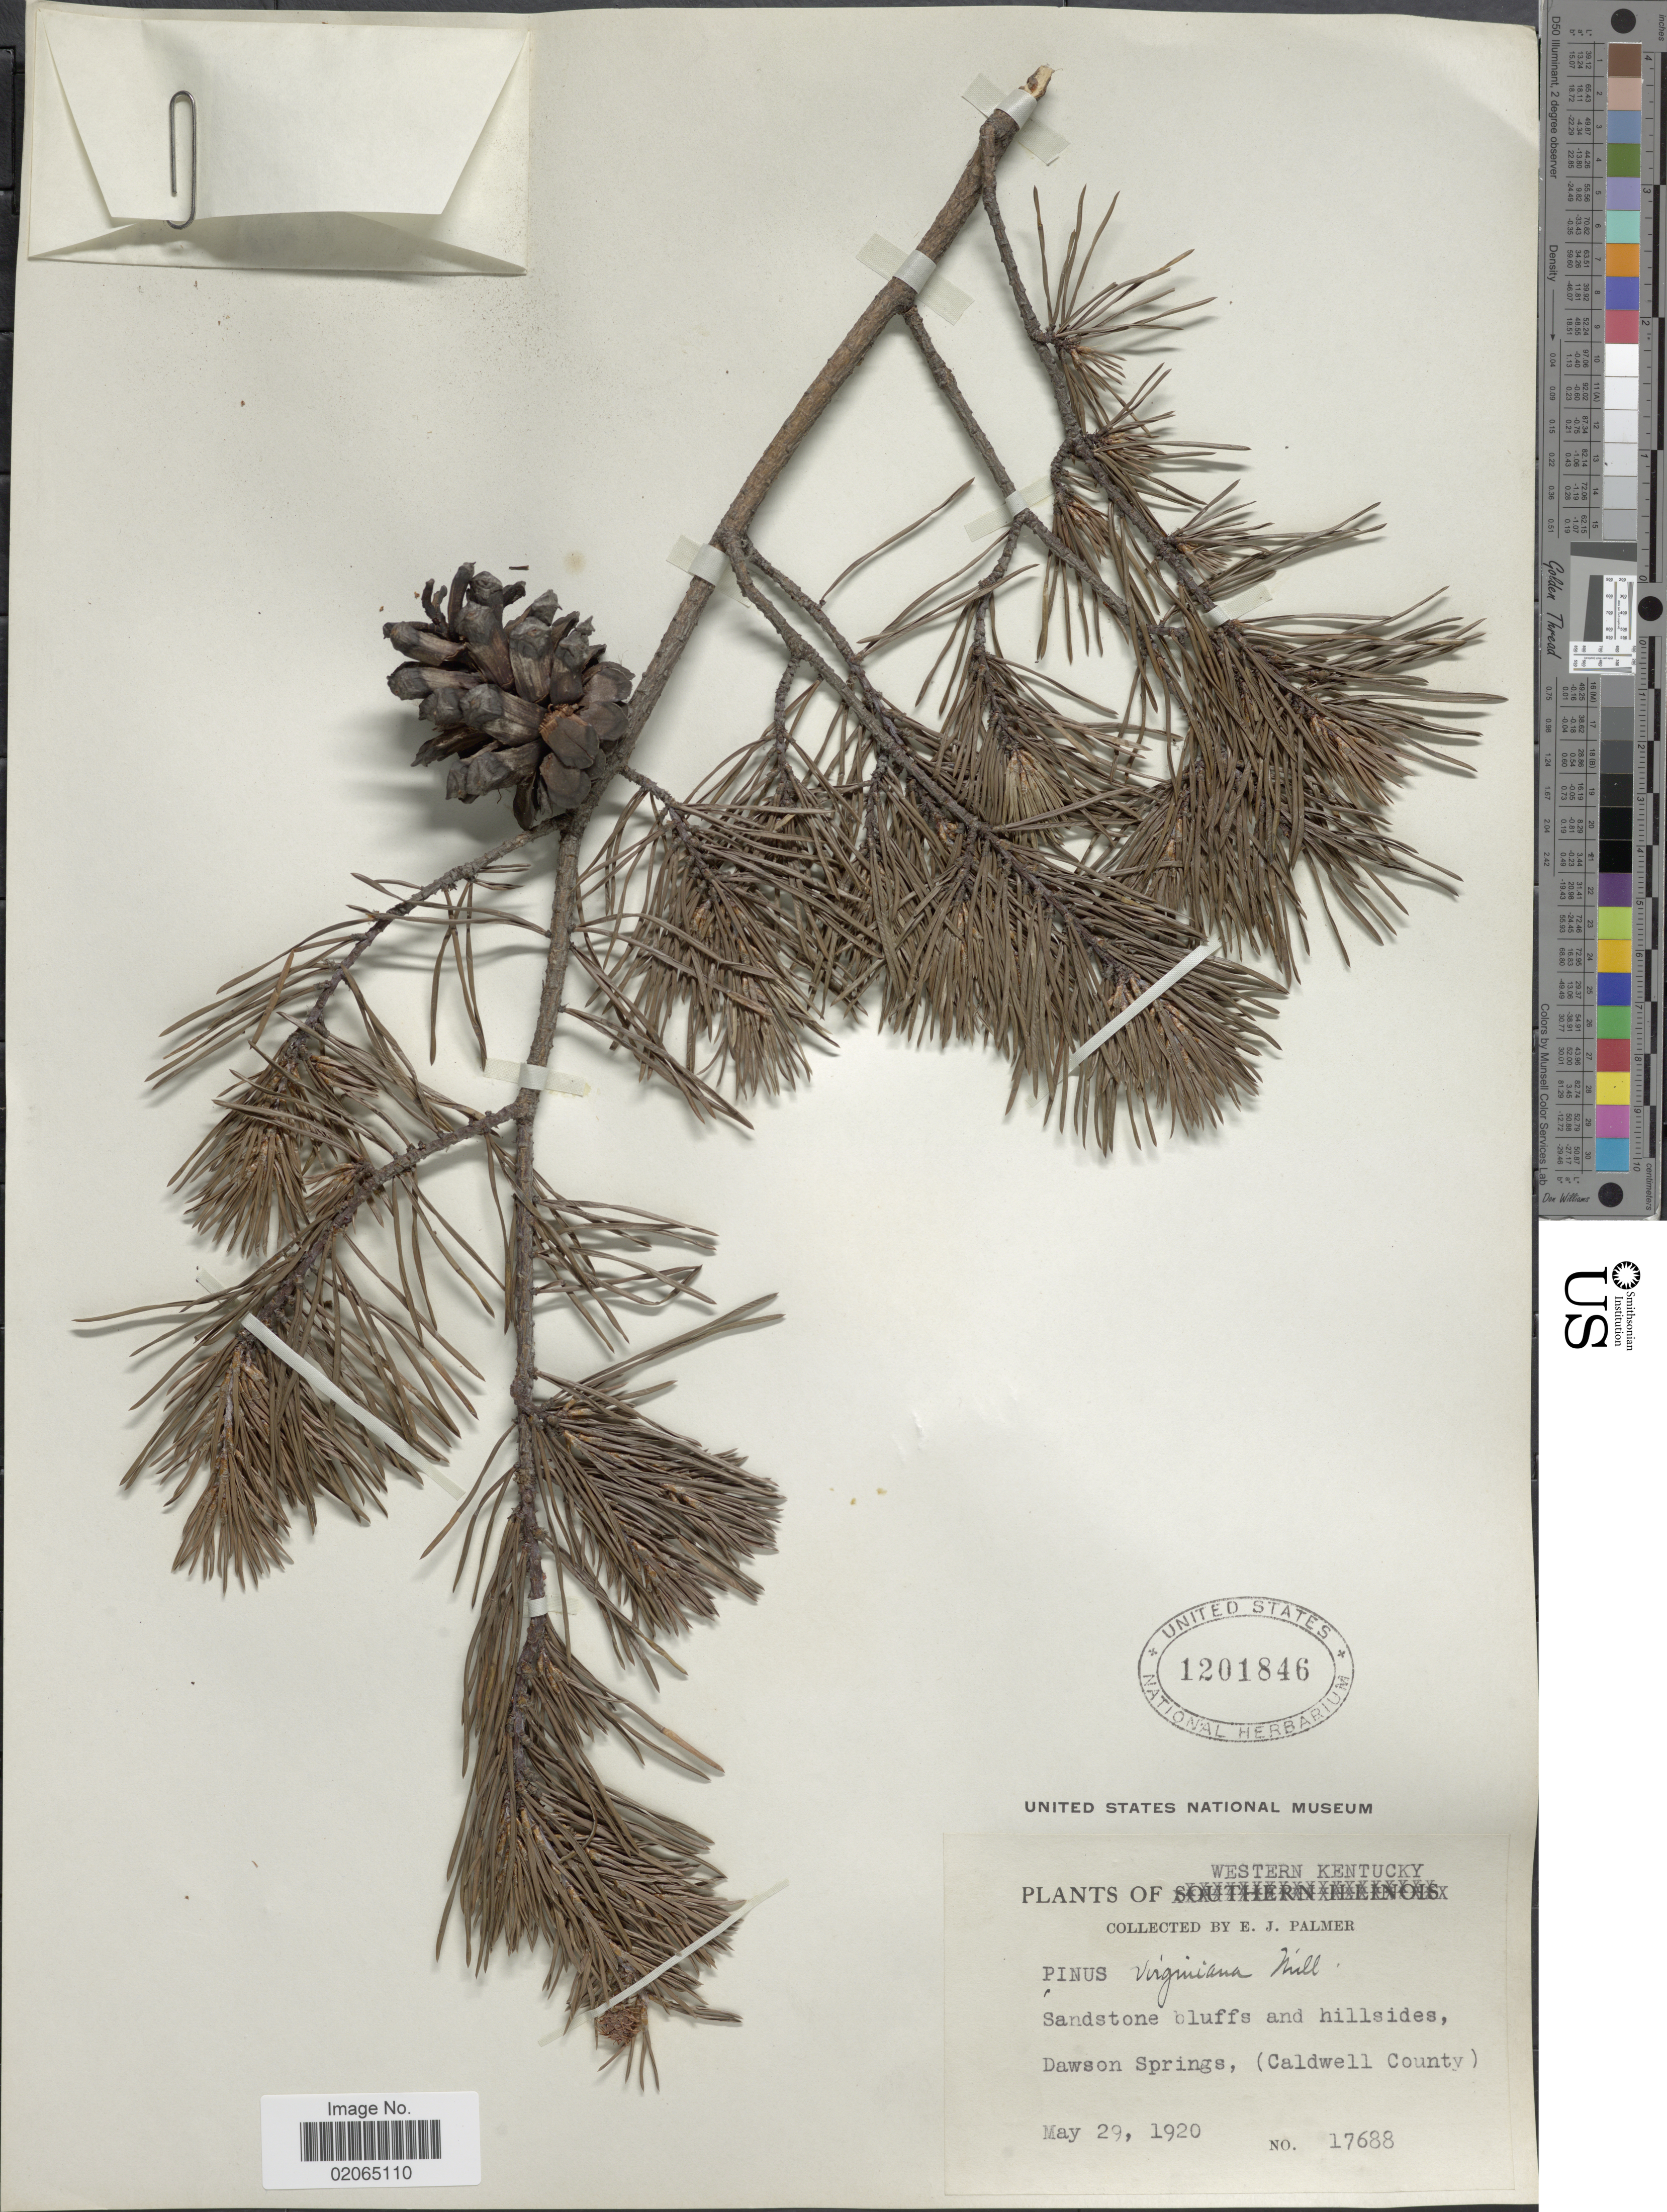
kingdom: Plantae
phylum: Tracheophyta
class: Pinopsida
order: Pinales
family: Pinaceae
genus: Pinus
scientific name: Pinus virginiana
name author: Mill.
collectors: E. J. Palmer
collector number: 17688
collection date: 1920-05-29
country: United States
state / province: Kentucky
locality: Western Kentucky, Dawson Springs (Caldwell County)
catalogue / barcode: US 1201846